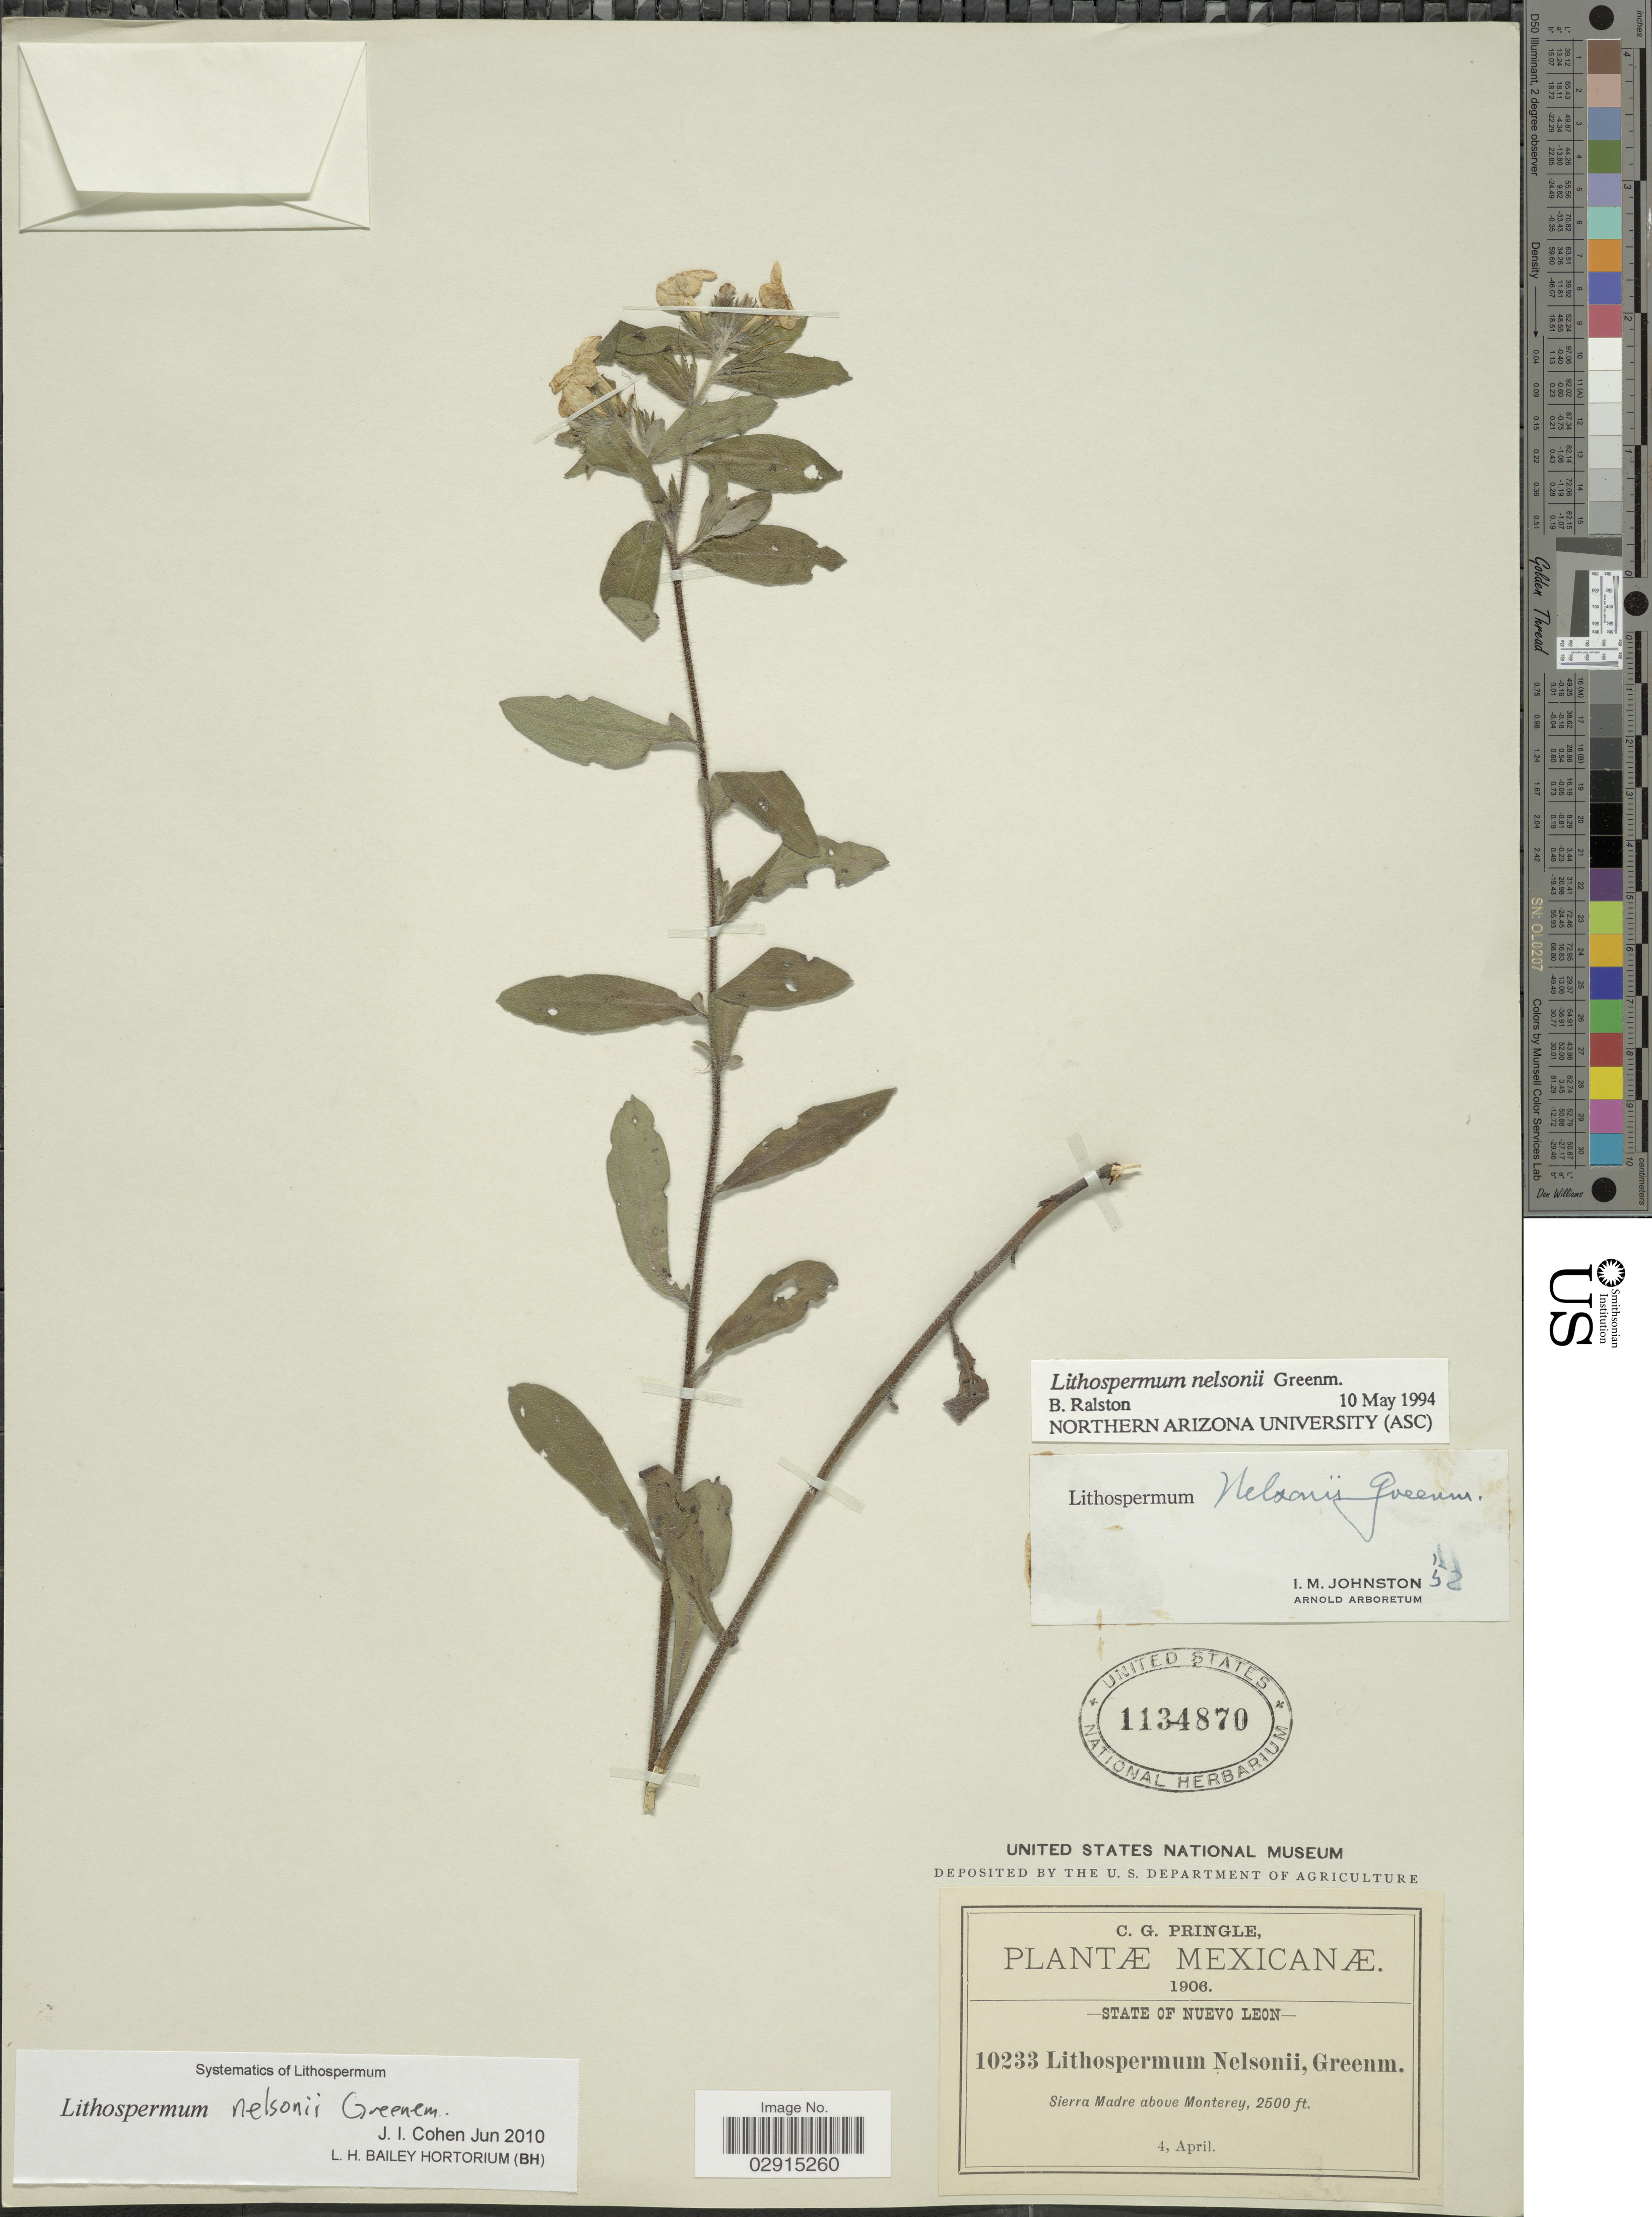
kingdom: Plantae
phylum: Tracheophyta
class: Magnoliopsida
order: Boraginales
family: Boraginaceae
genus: Lithospermum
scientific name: Lithospermum nelsonii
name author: Greenm.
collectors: C. G. Pringle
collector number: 10233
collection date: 1906-04-04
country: Mexico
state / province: Nuevo León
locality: Sierra Madre above Monterey.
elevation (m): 762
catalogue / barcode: US 1134870